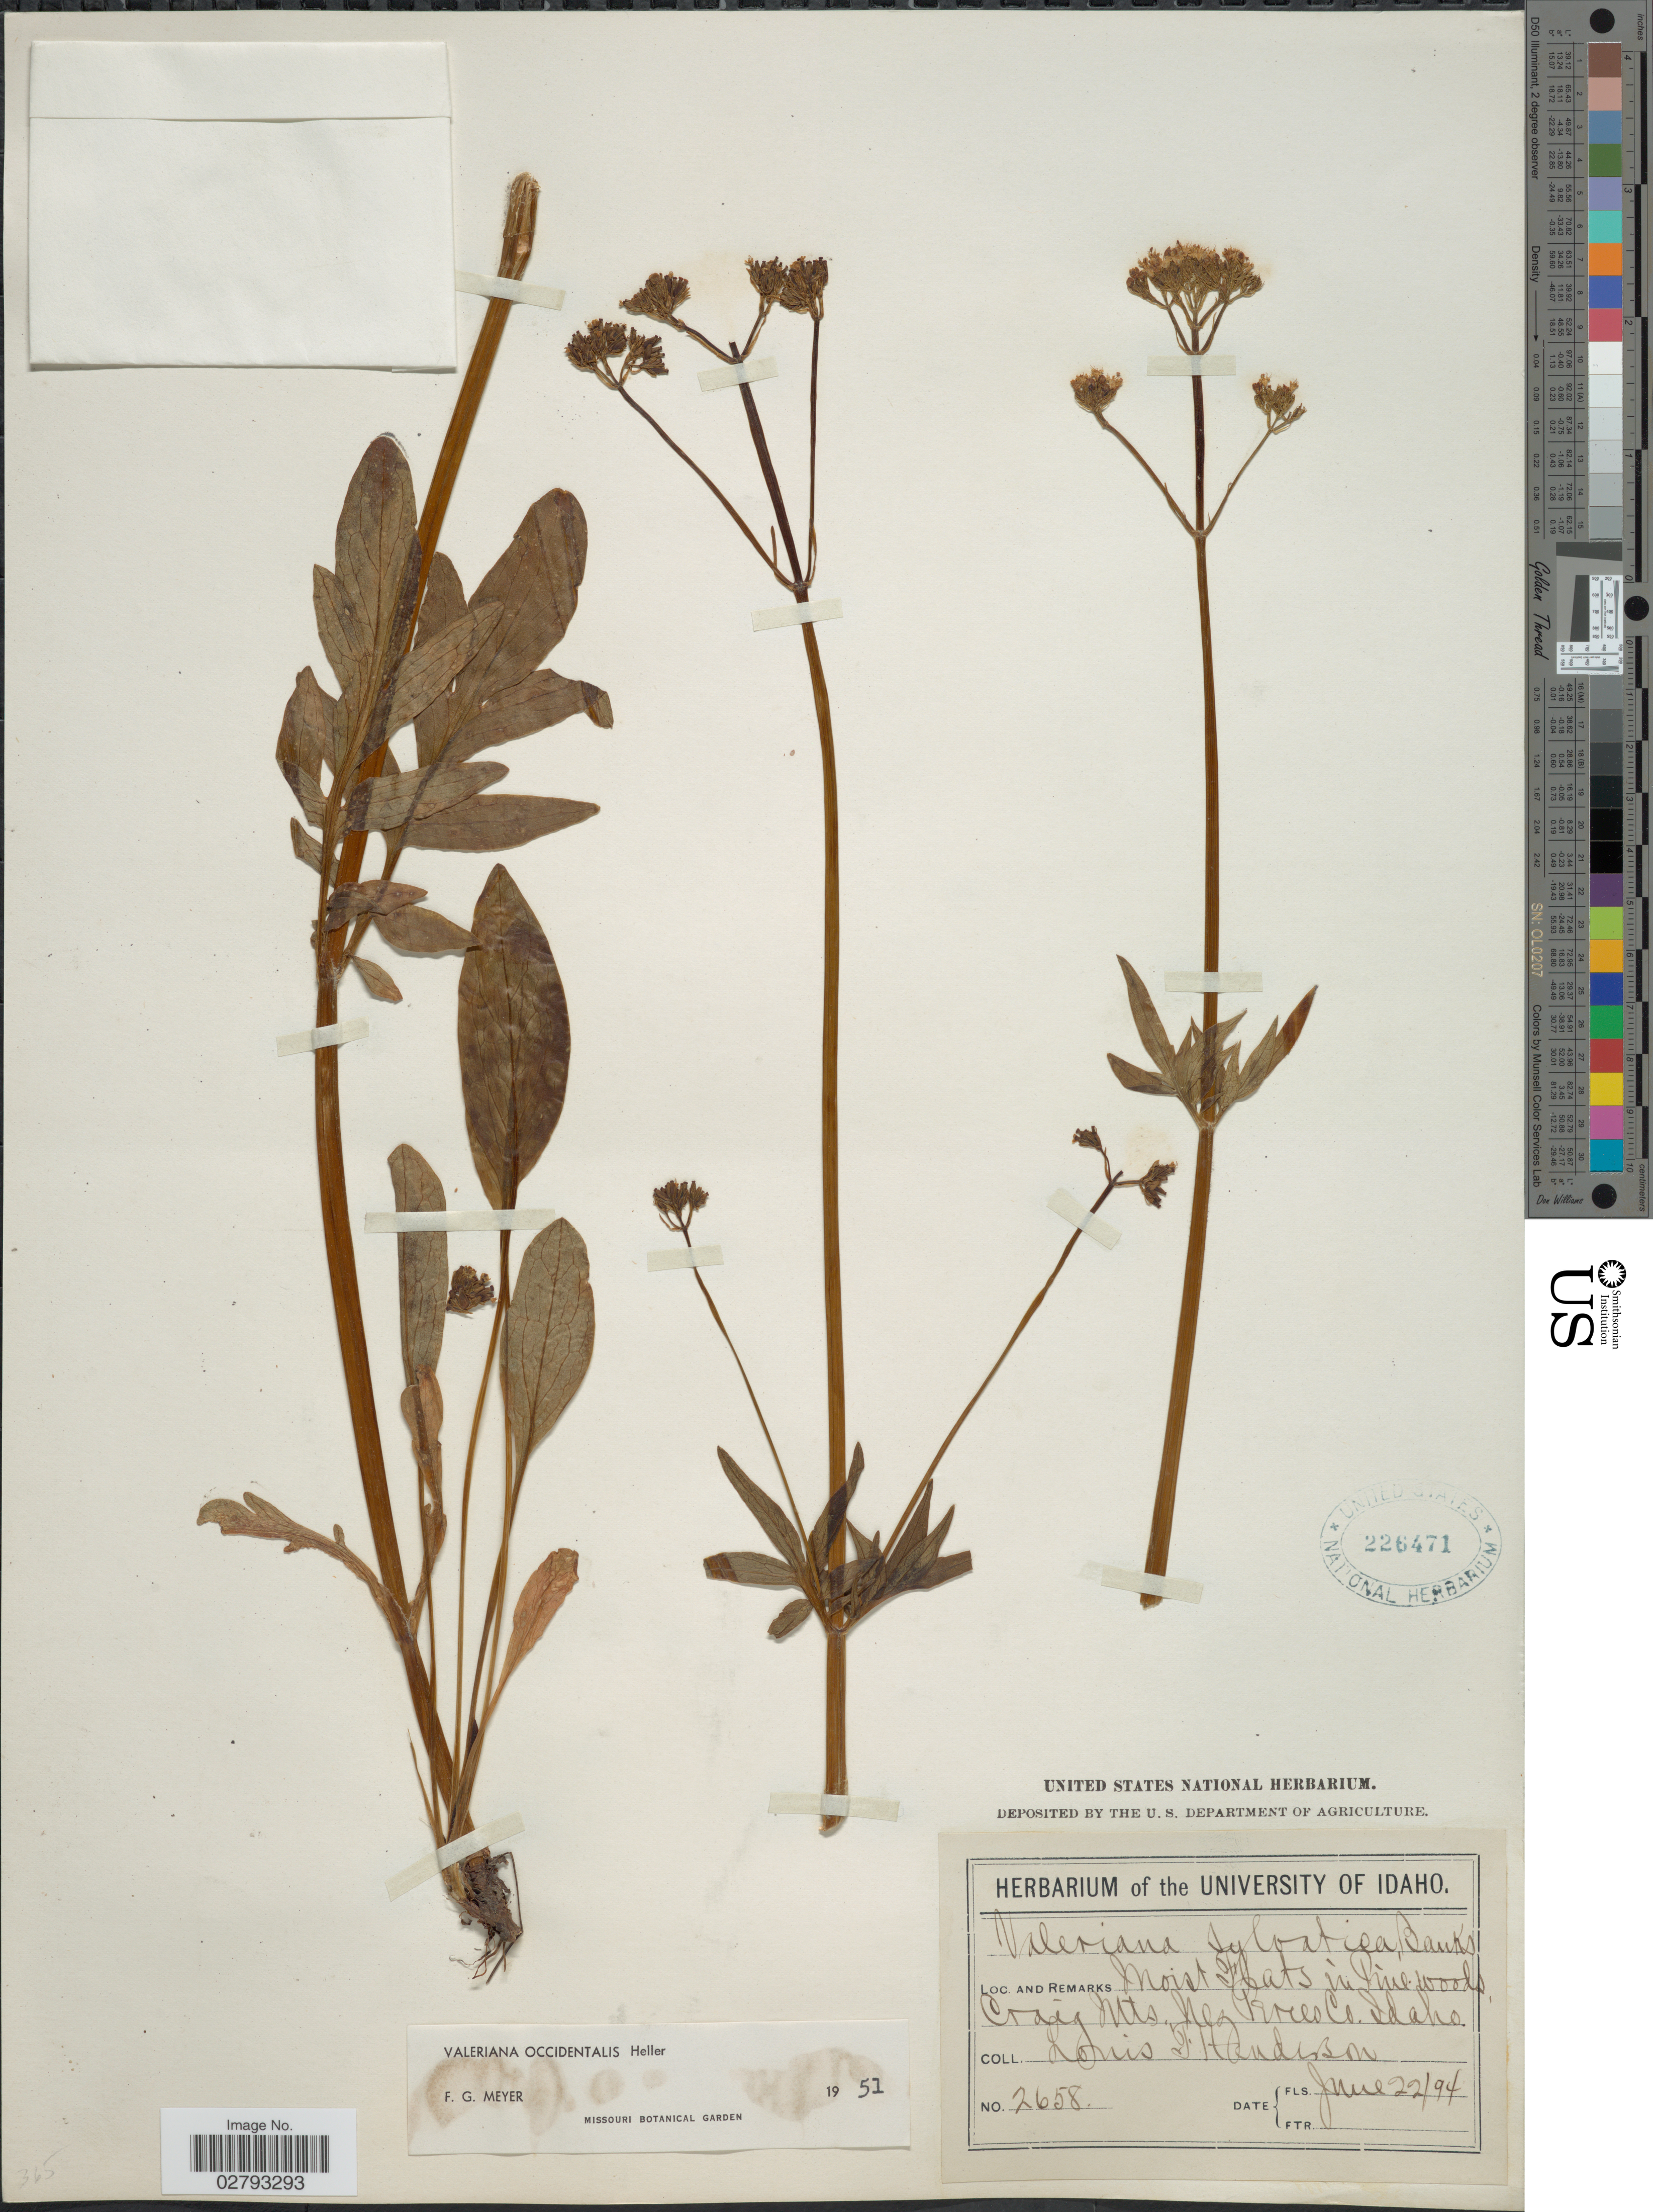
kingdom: Plantae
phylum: Tracheophyta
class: Magnoliopsida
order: Dipsacales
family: Caprifoliaceae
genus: Valeriana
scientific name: Valeriana occidentalis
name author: A. Heller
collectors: L. Henderson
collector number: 2658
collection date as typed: Transcribed d/m/y: 22/6/94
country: United States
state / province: Idaho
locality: In Pine woods, Craig Mts., Nez Perces Co.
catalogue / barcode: US 226471